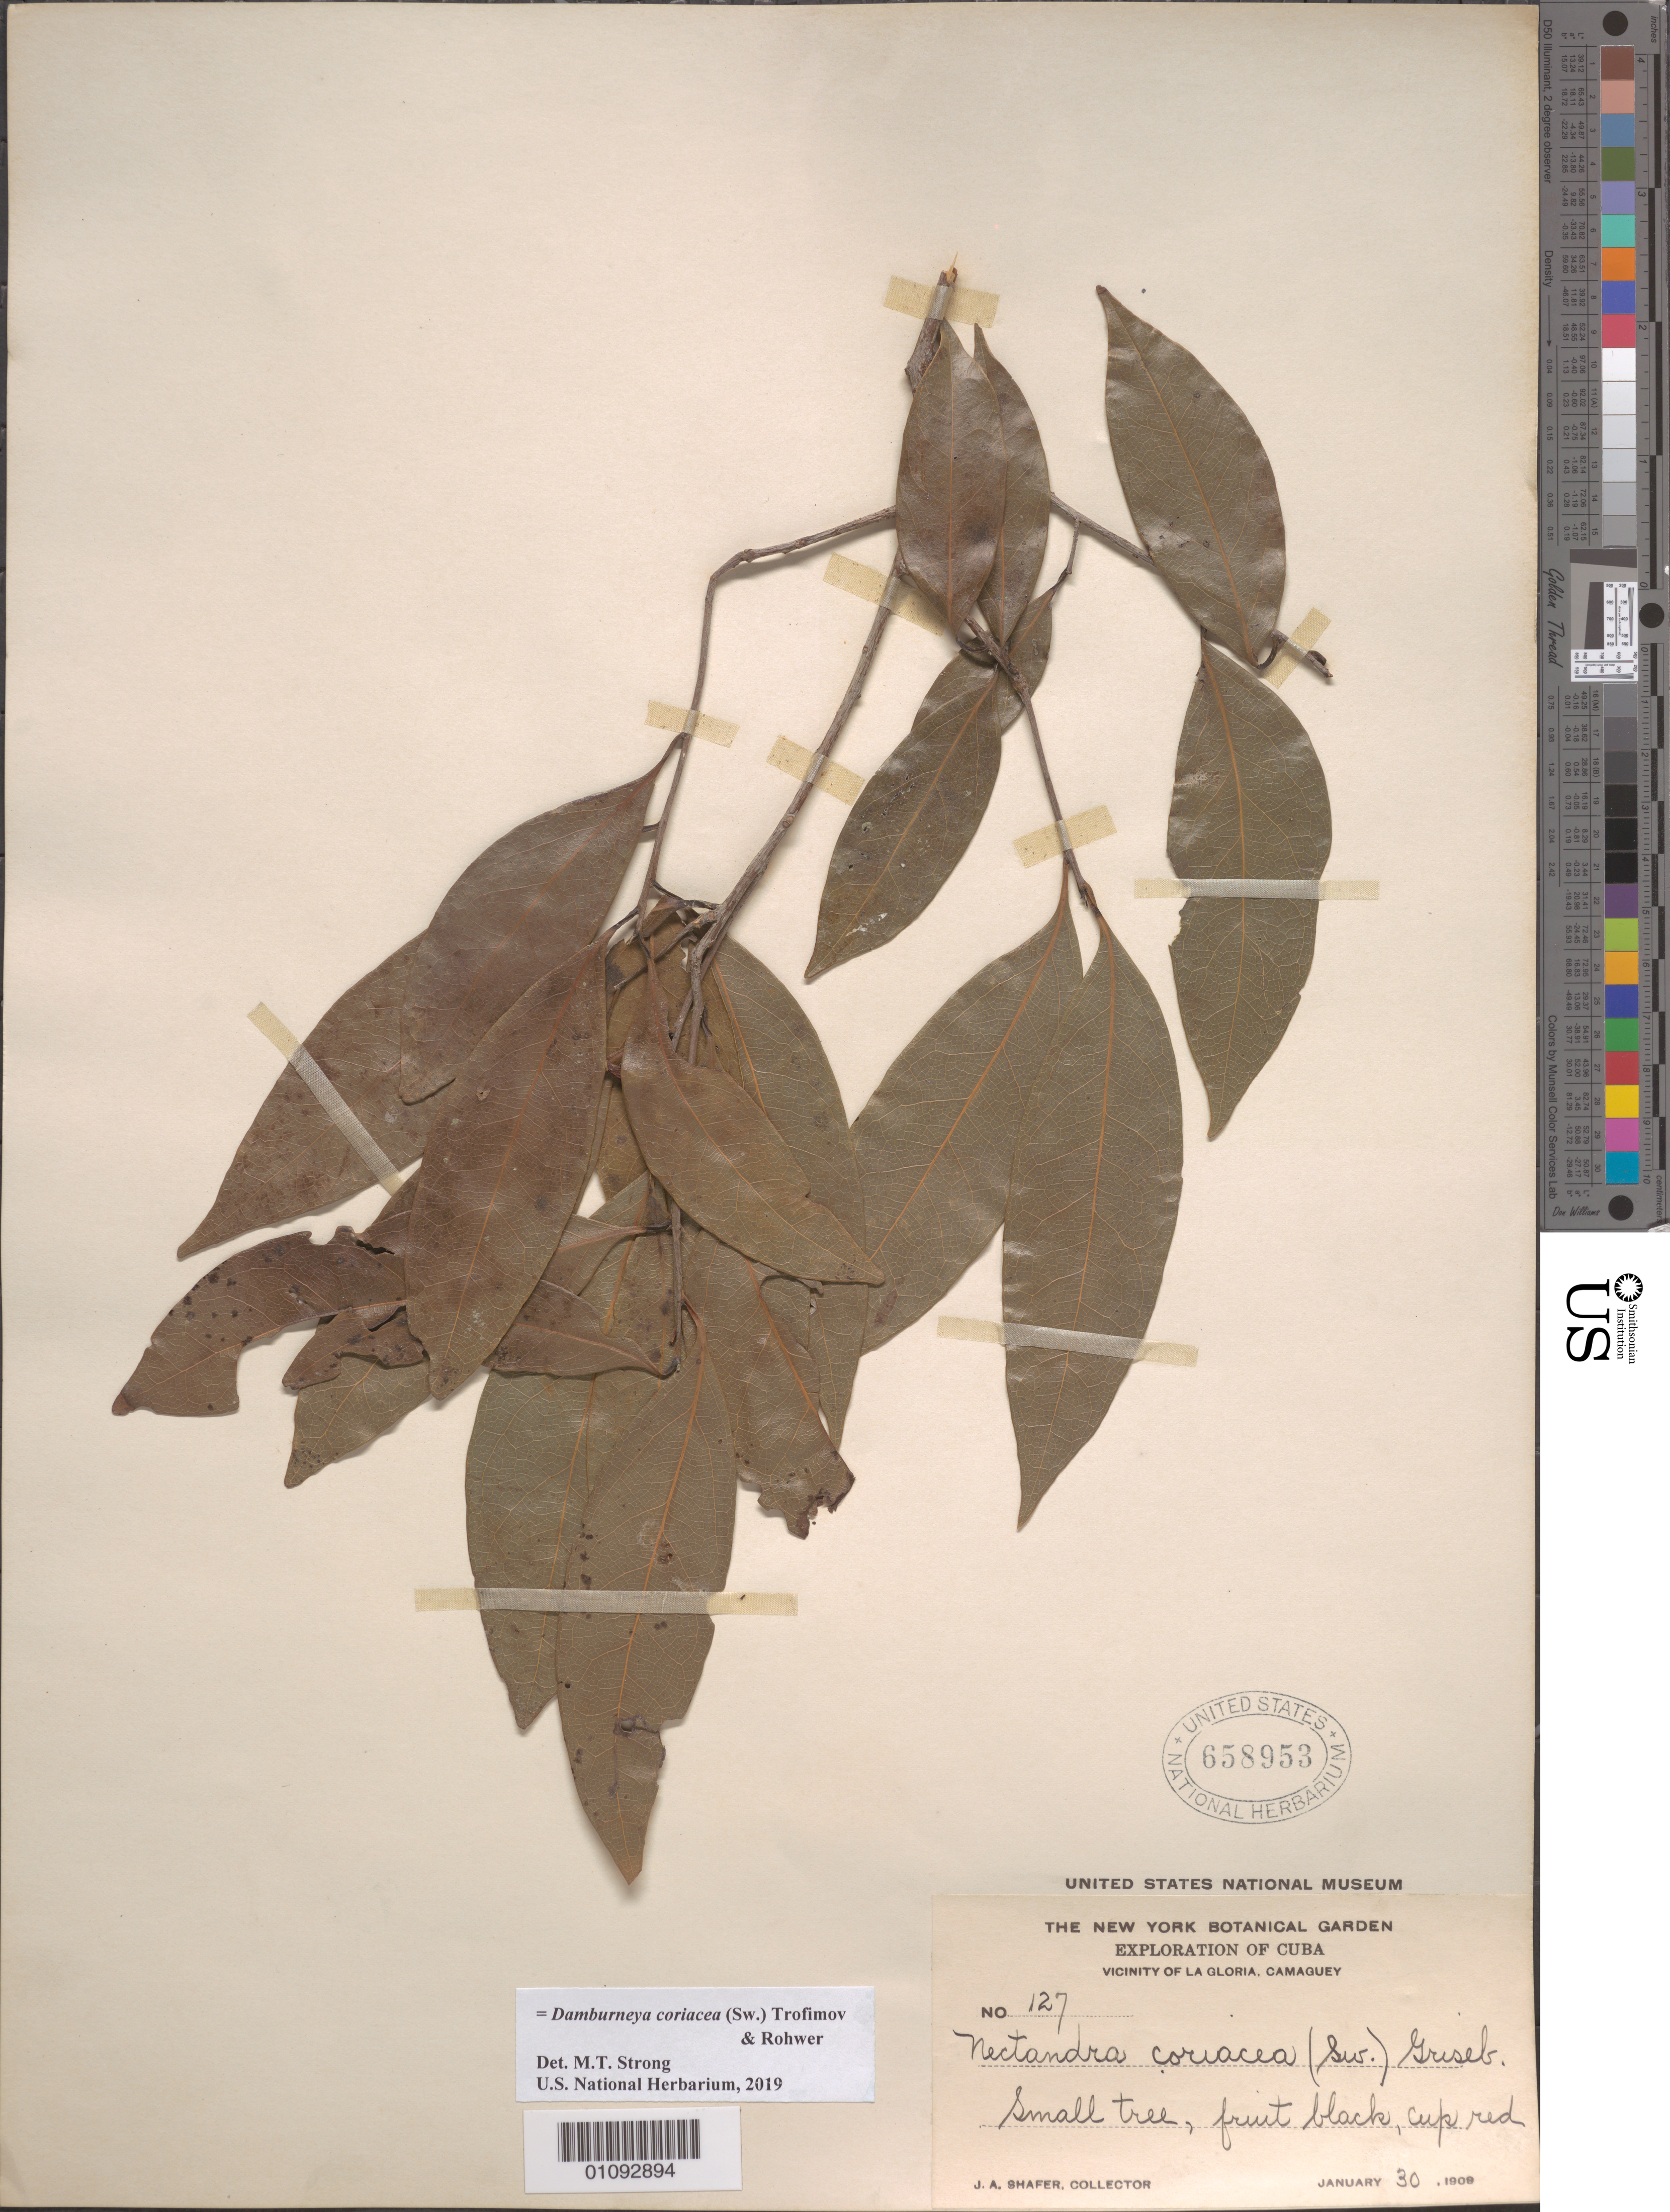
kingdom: Plantae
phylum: Tracheophyta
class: Magnoliopsida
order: Laurales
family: Lauraceae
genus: Damburneya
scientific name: Damburneya coriacea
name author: (Sw.) Trofimov & Rohwer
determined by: Strong, M. T., (US), Smithsonian Institution - National Museum of Natural History (UNITED STATES)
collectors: J. A. Shafer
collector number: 127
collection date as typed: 30 Jan 1909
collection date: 1909-01-30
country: Cuba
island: Cuba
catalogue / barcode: US 658953